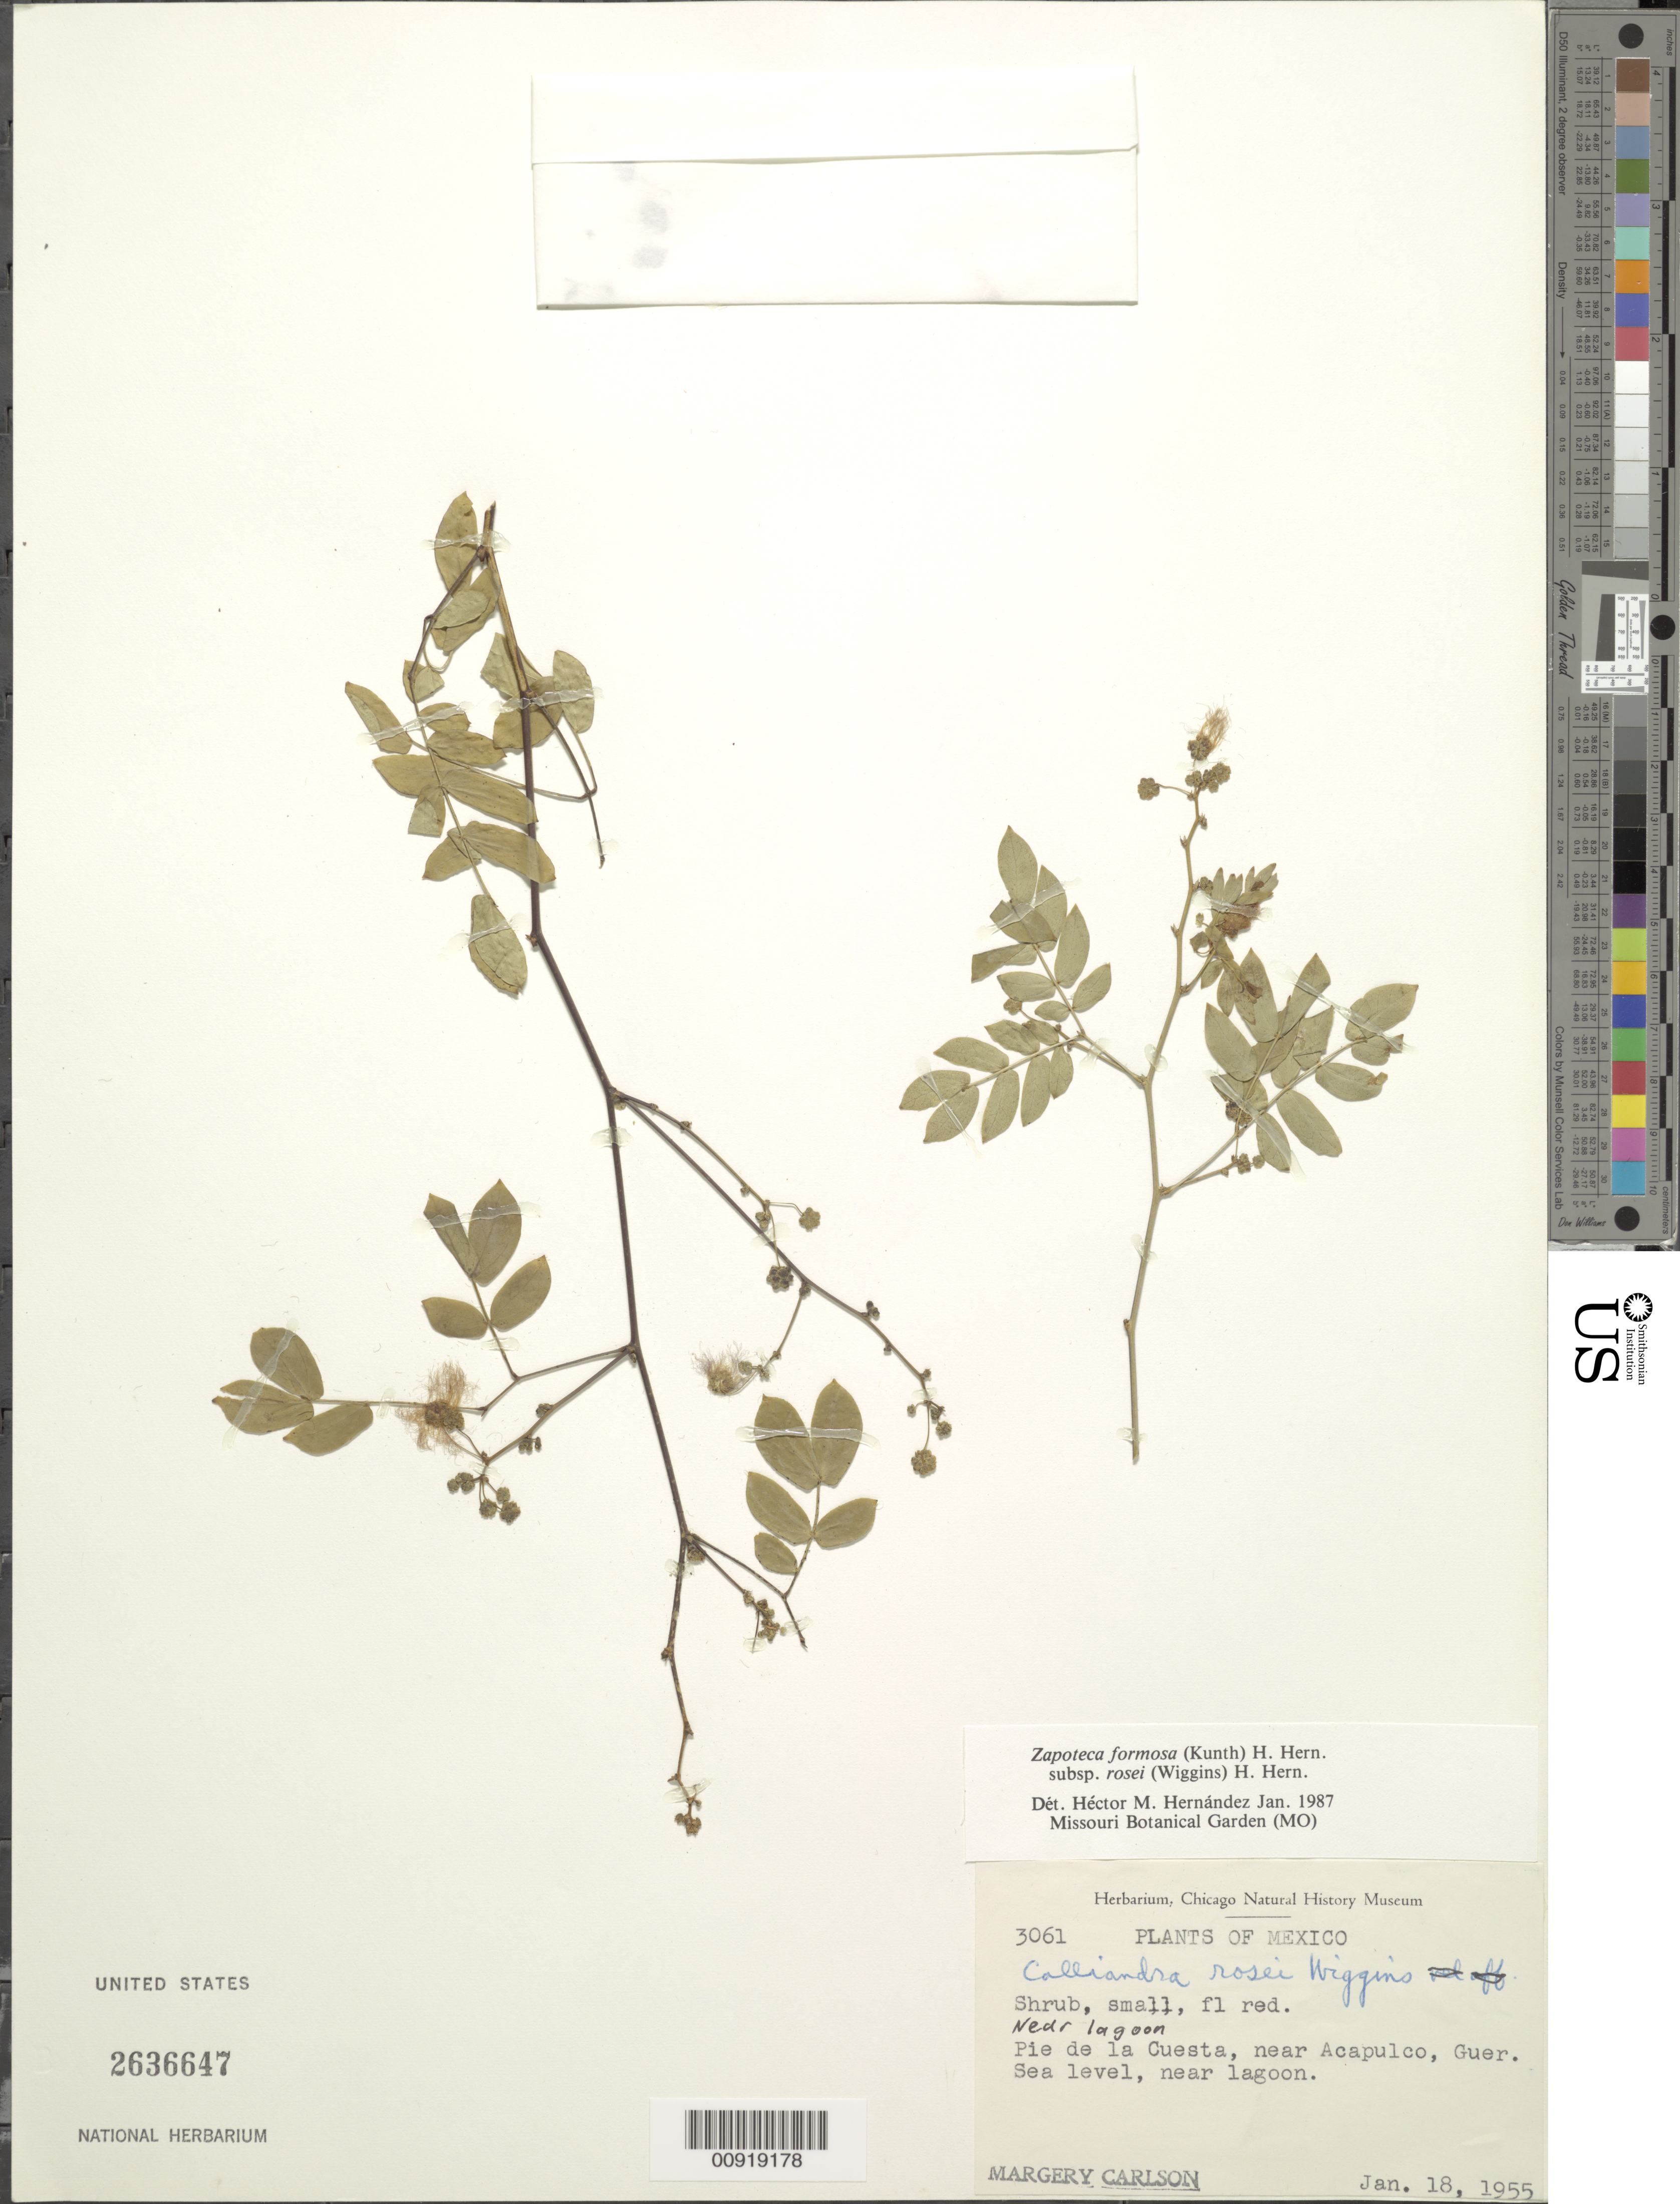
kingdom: Plantae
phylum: Tracheophyta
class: Magnoliopsida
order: Fabales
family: Fabaceae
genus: Zapoteca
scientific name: Zapoteca formosa subsp. rosei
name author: (Wiggins) H.M. Hern.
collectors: M. C. Carlson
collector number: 3061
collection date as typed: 18 Jan 1955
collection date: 1955-01-18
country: Mexico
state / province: Guerrero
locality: Near lagoon, Pie de la Cuesta, near Acapulco, Guerrero.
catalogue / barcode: US 2636647